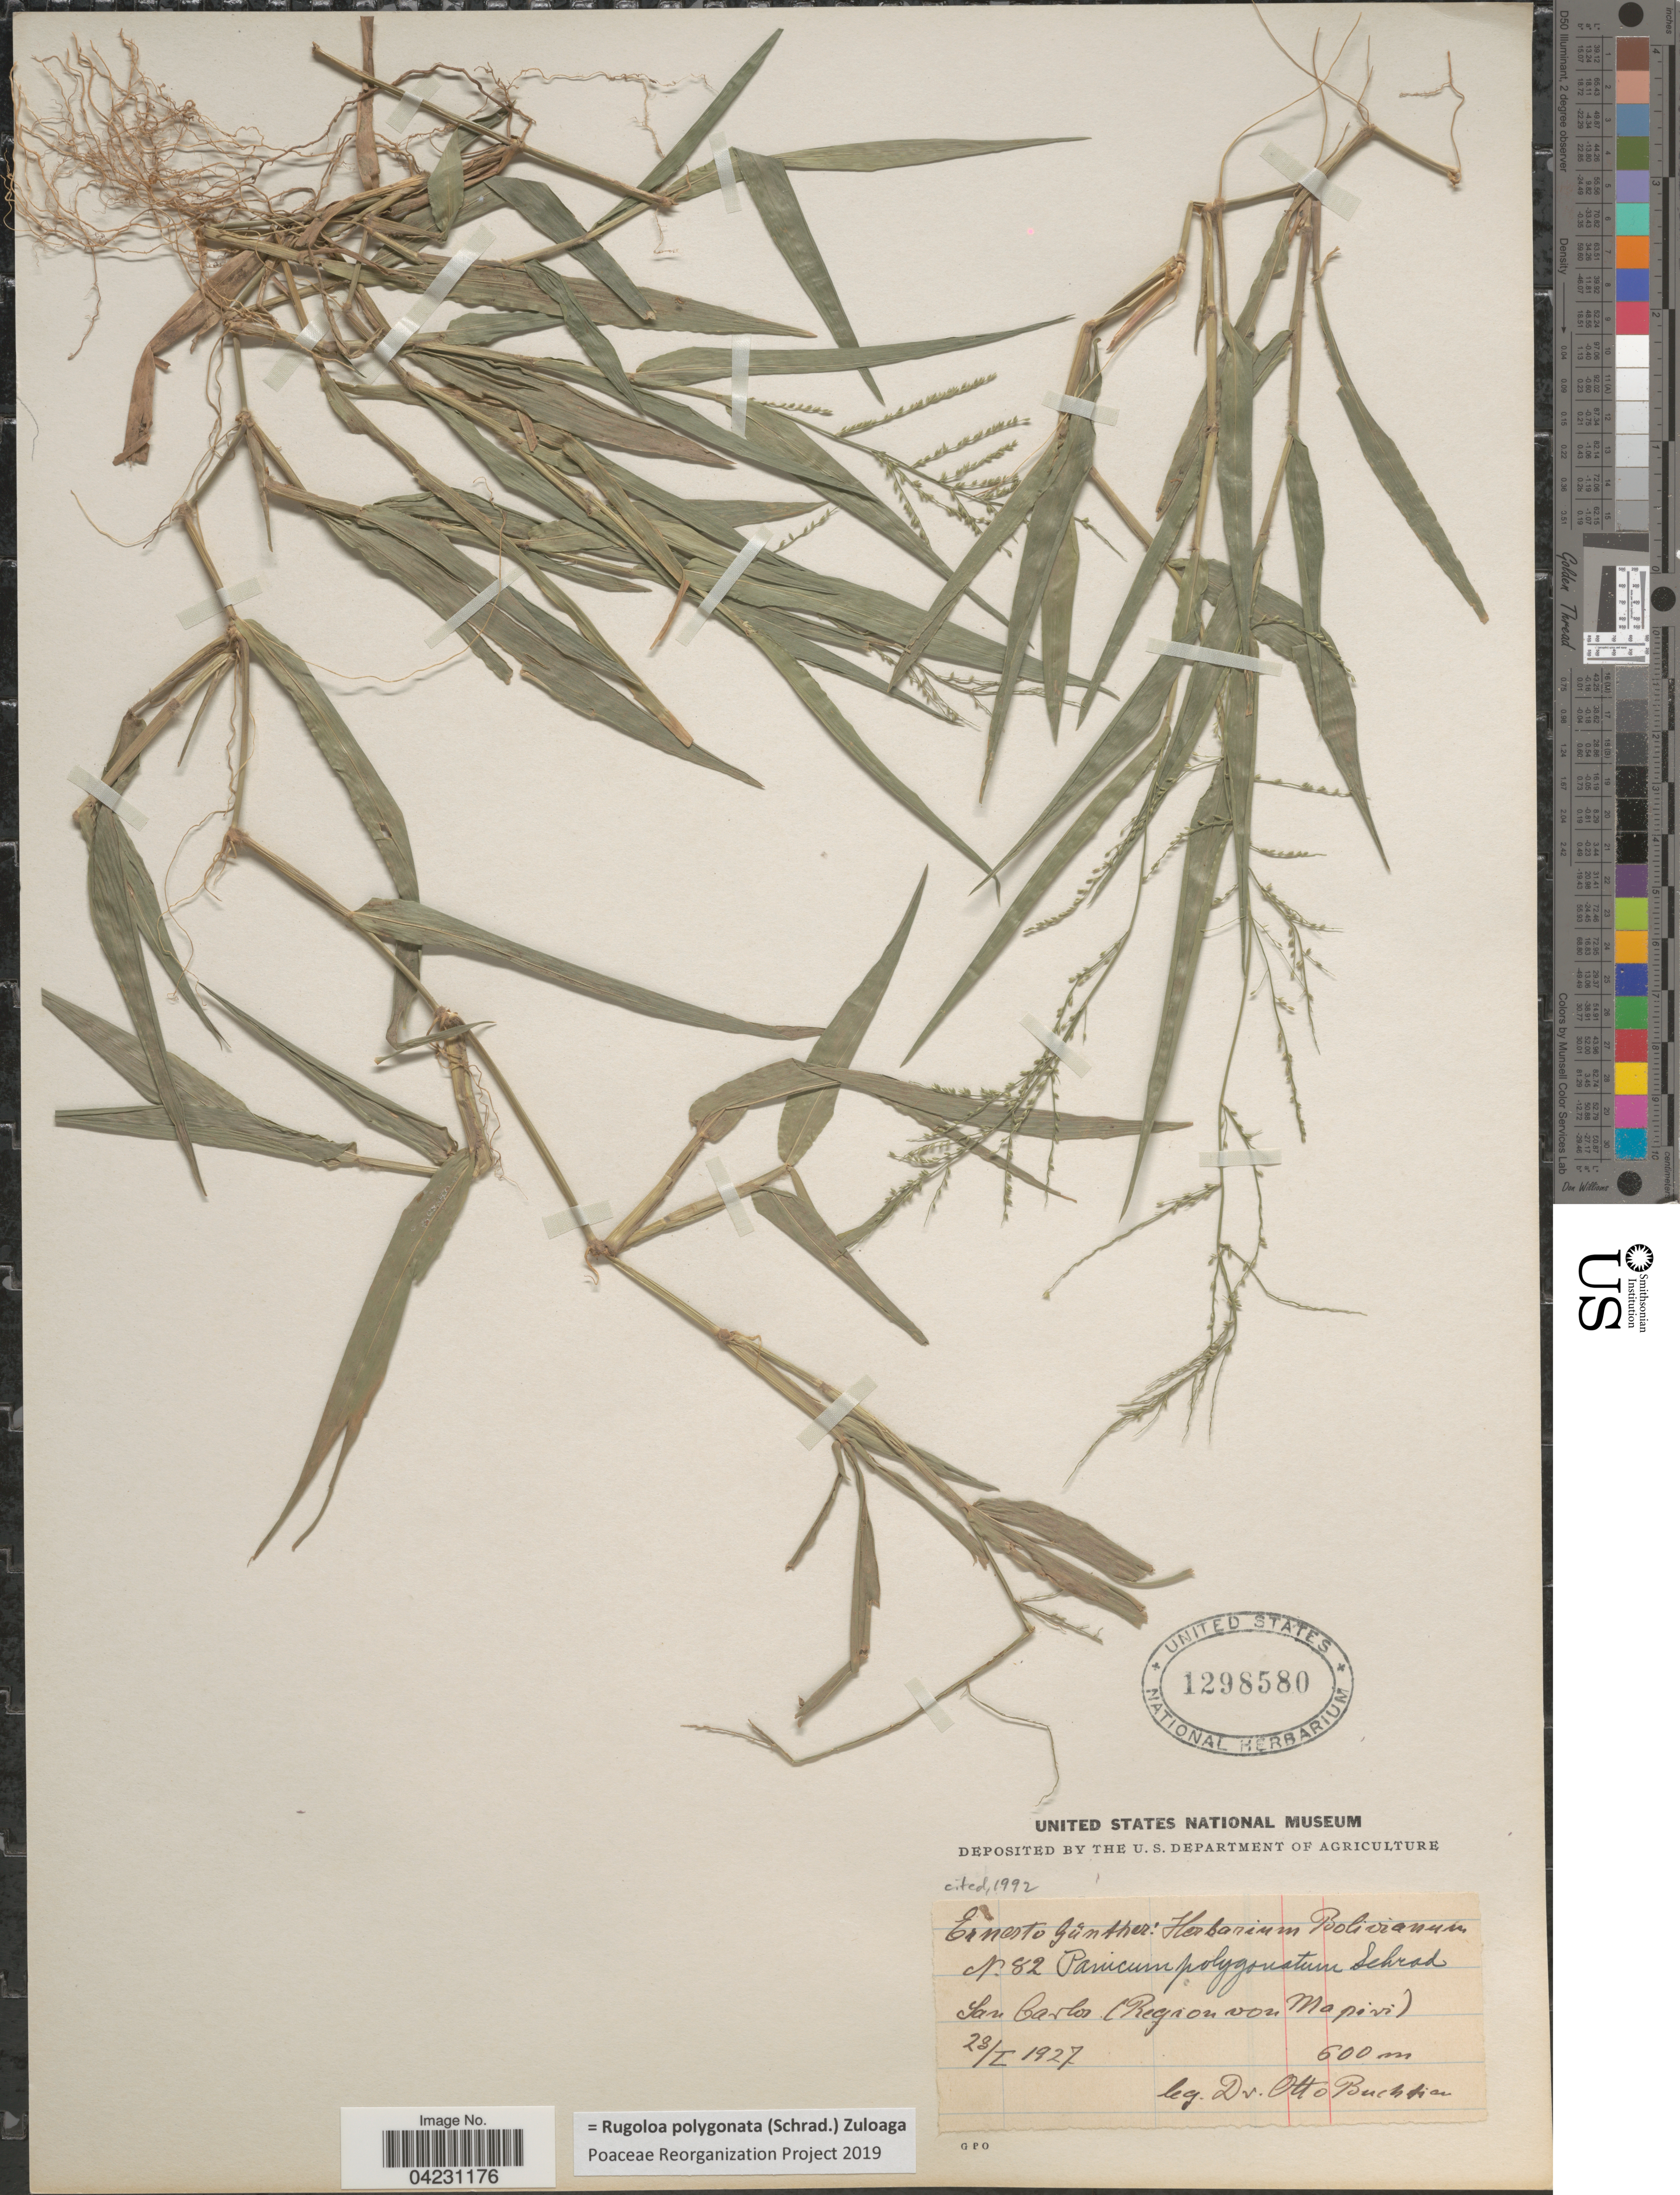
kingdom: Plantae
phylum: Tracheophyta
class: Liliopsida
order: Poales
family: Poaceae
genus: Rugoloa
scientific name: Rugoloa polygonata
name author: (Schrad.) Zuloaga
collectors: O. Buchtien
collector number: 82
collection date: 1927-01-23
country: Bolivia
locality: San Carlos (Region von Mapiri).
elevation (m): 600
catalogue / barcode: US 1298580